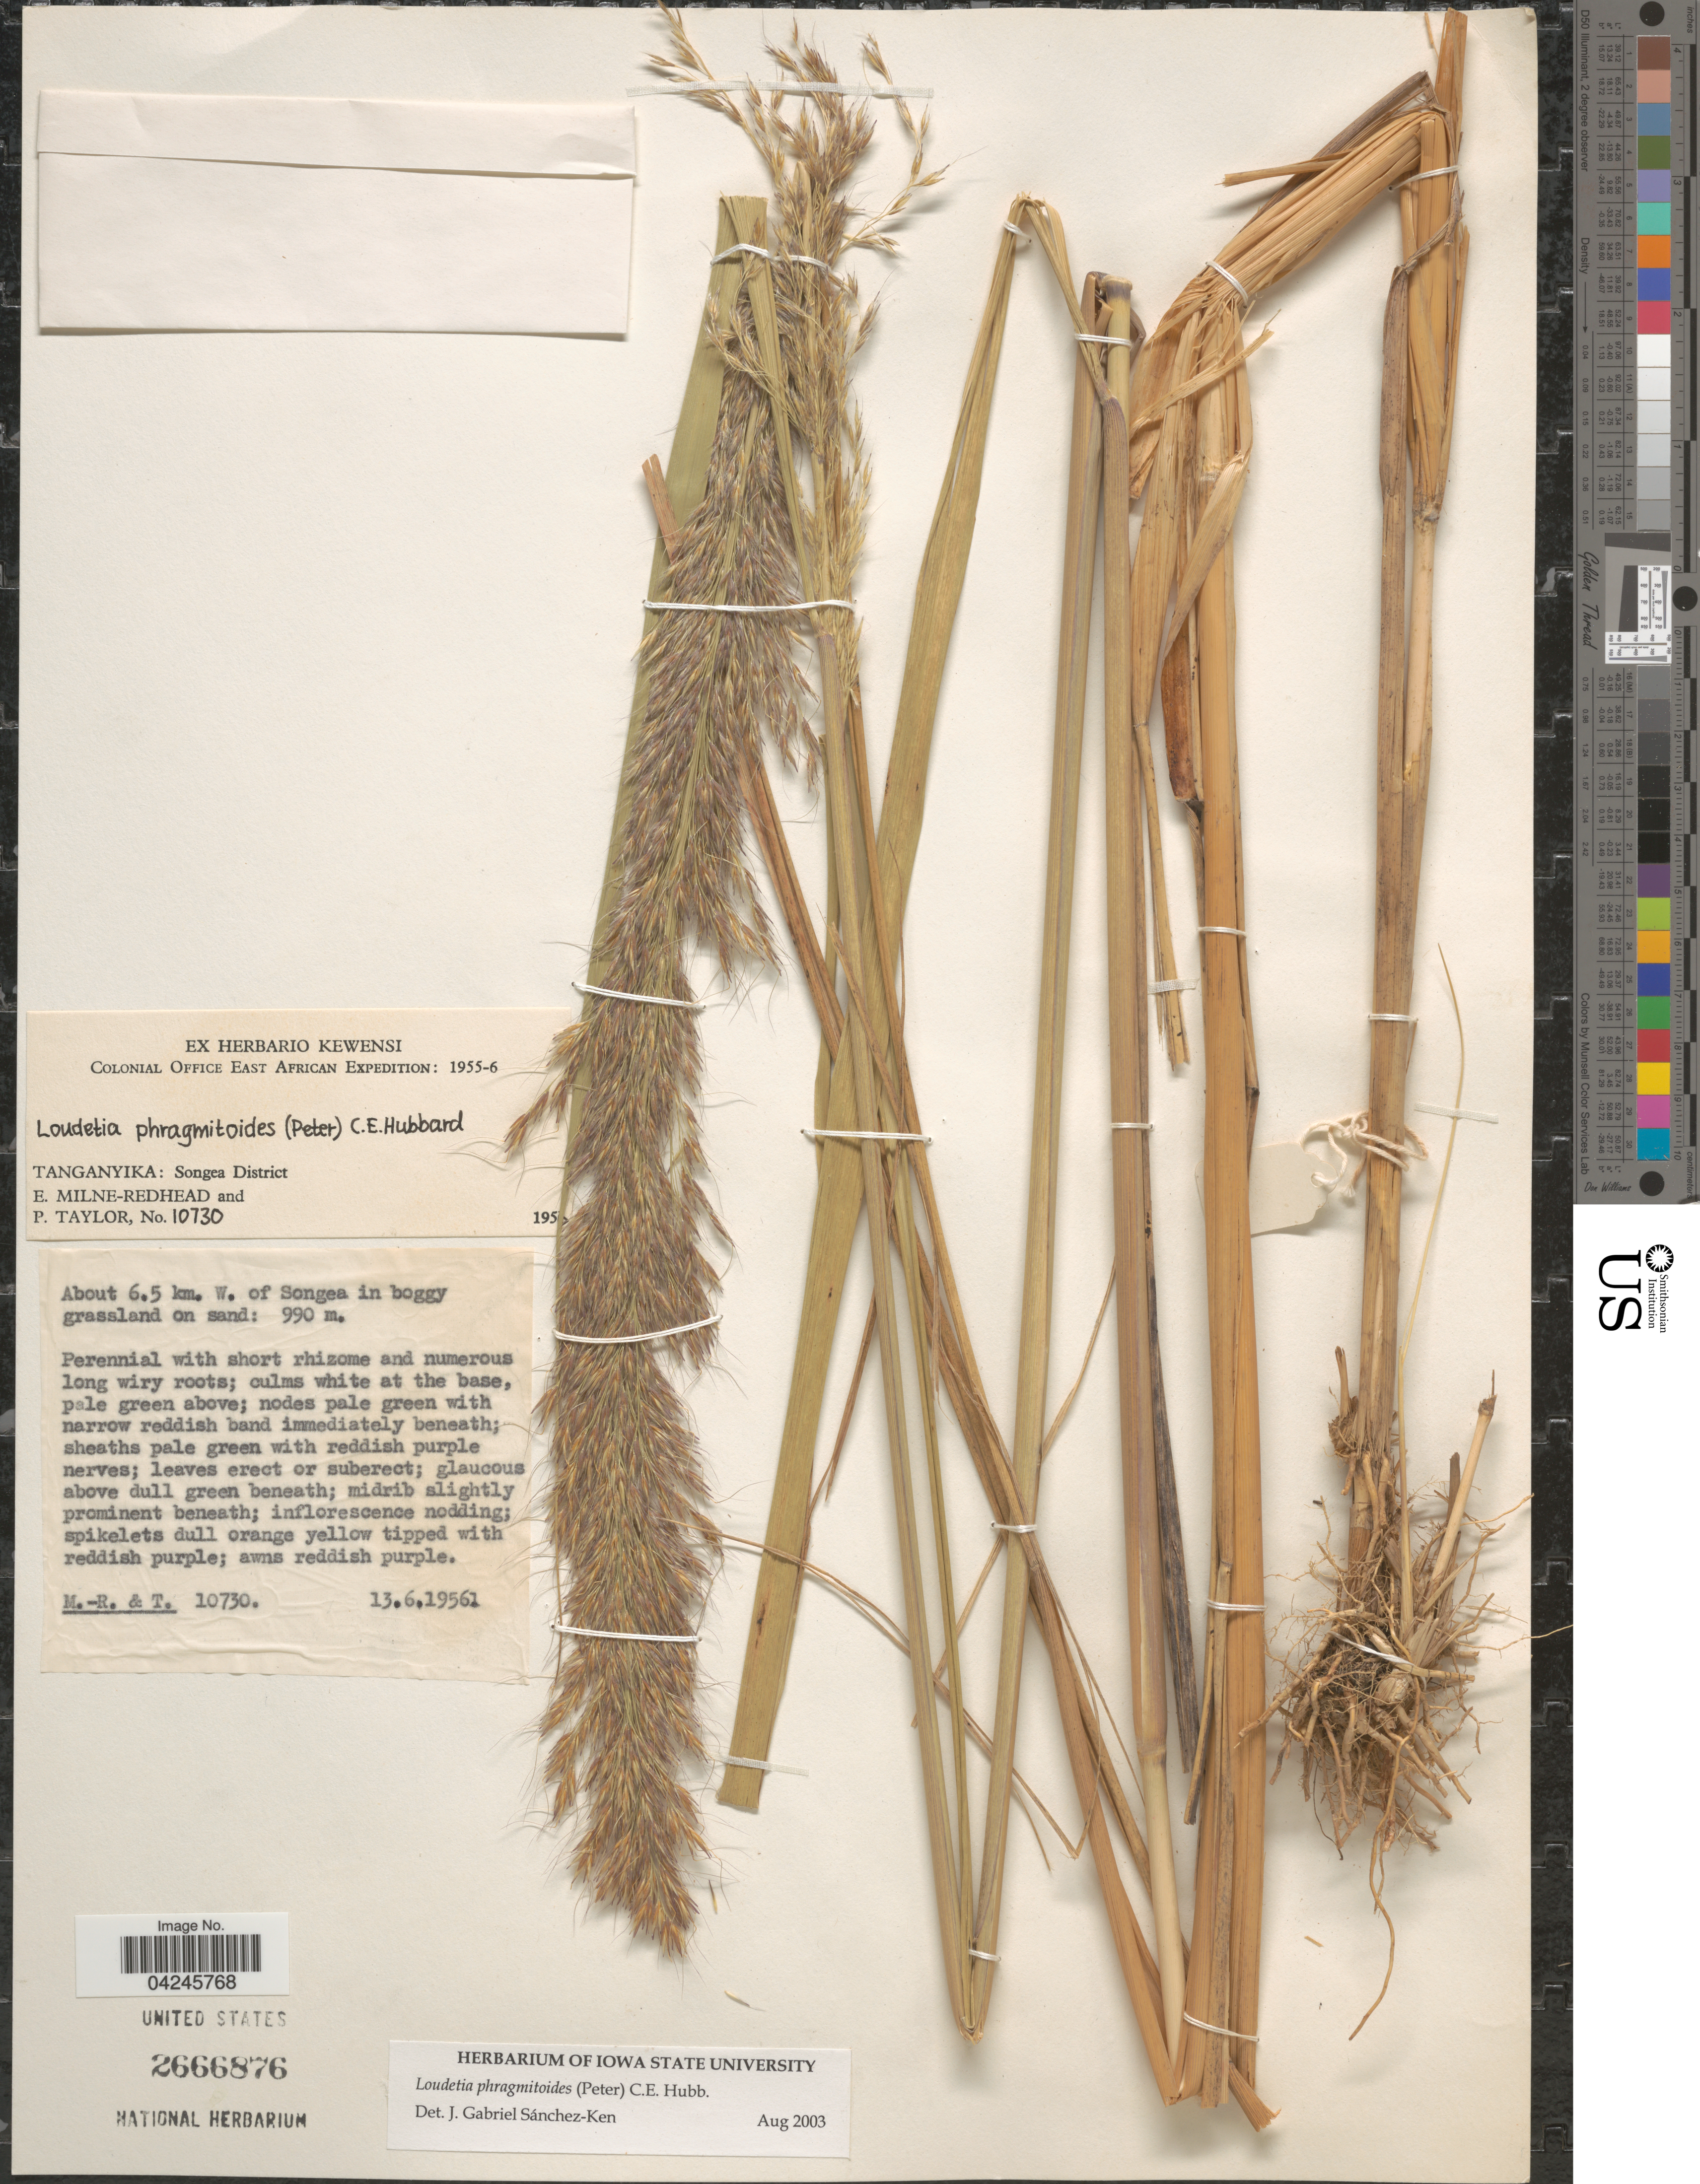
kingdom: Plantae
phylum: Tracheophyta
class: Liliopsida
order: Poales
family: Poaceae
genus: Loudetia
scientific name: Loudetia phragmitoides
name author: (Peter) C.E. Hubb.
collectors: E. W. Milne-Redhead & P. Taylor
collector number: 10730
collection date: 1956-06-13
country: Tanzania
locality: Tanganyika: Songea District. Colonial Office East African Expedition: 1955-6. About 6.5 km. W. of Songea in boggy grassland on sand.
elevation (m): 9900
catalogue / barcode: US 2666876